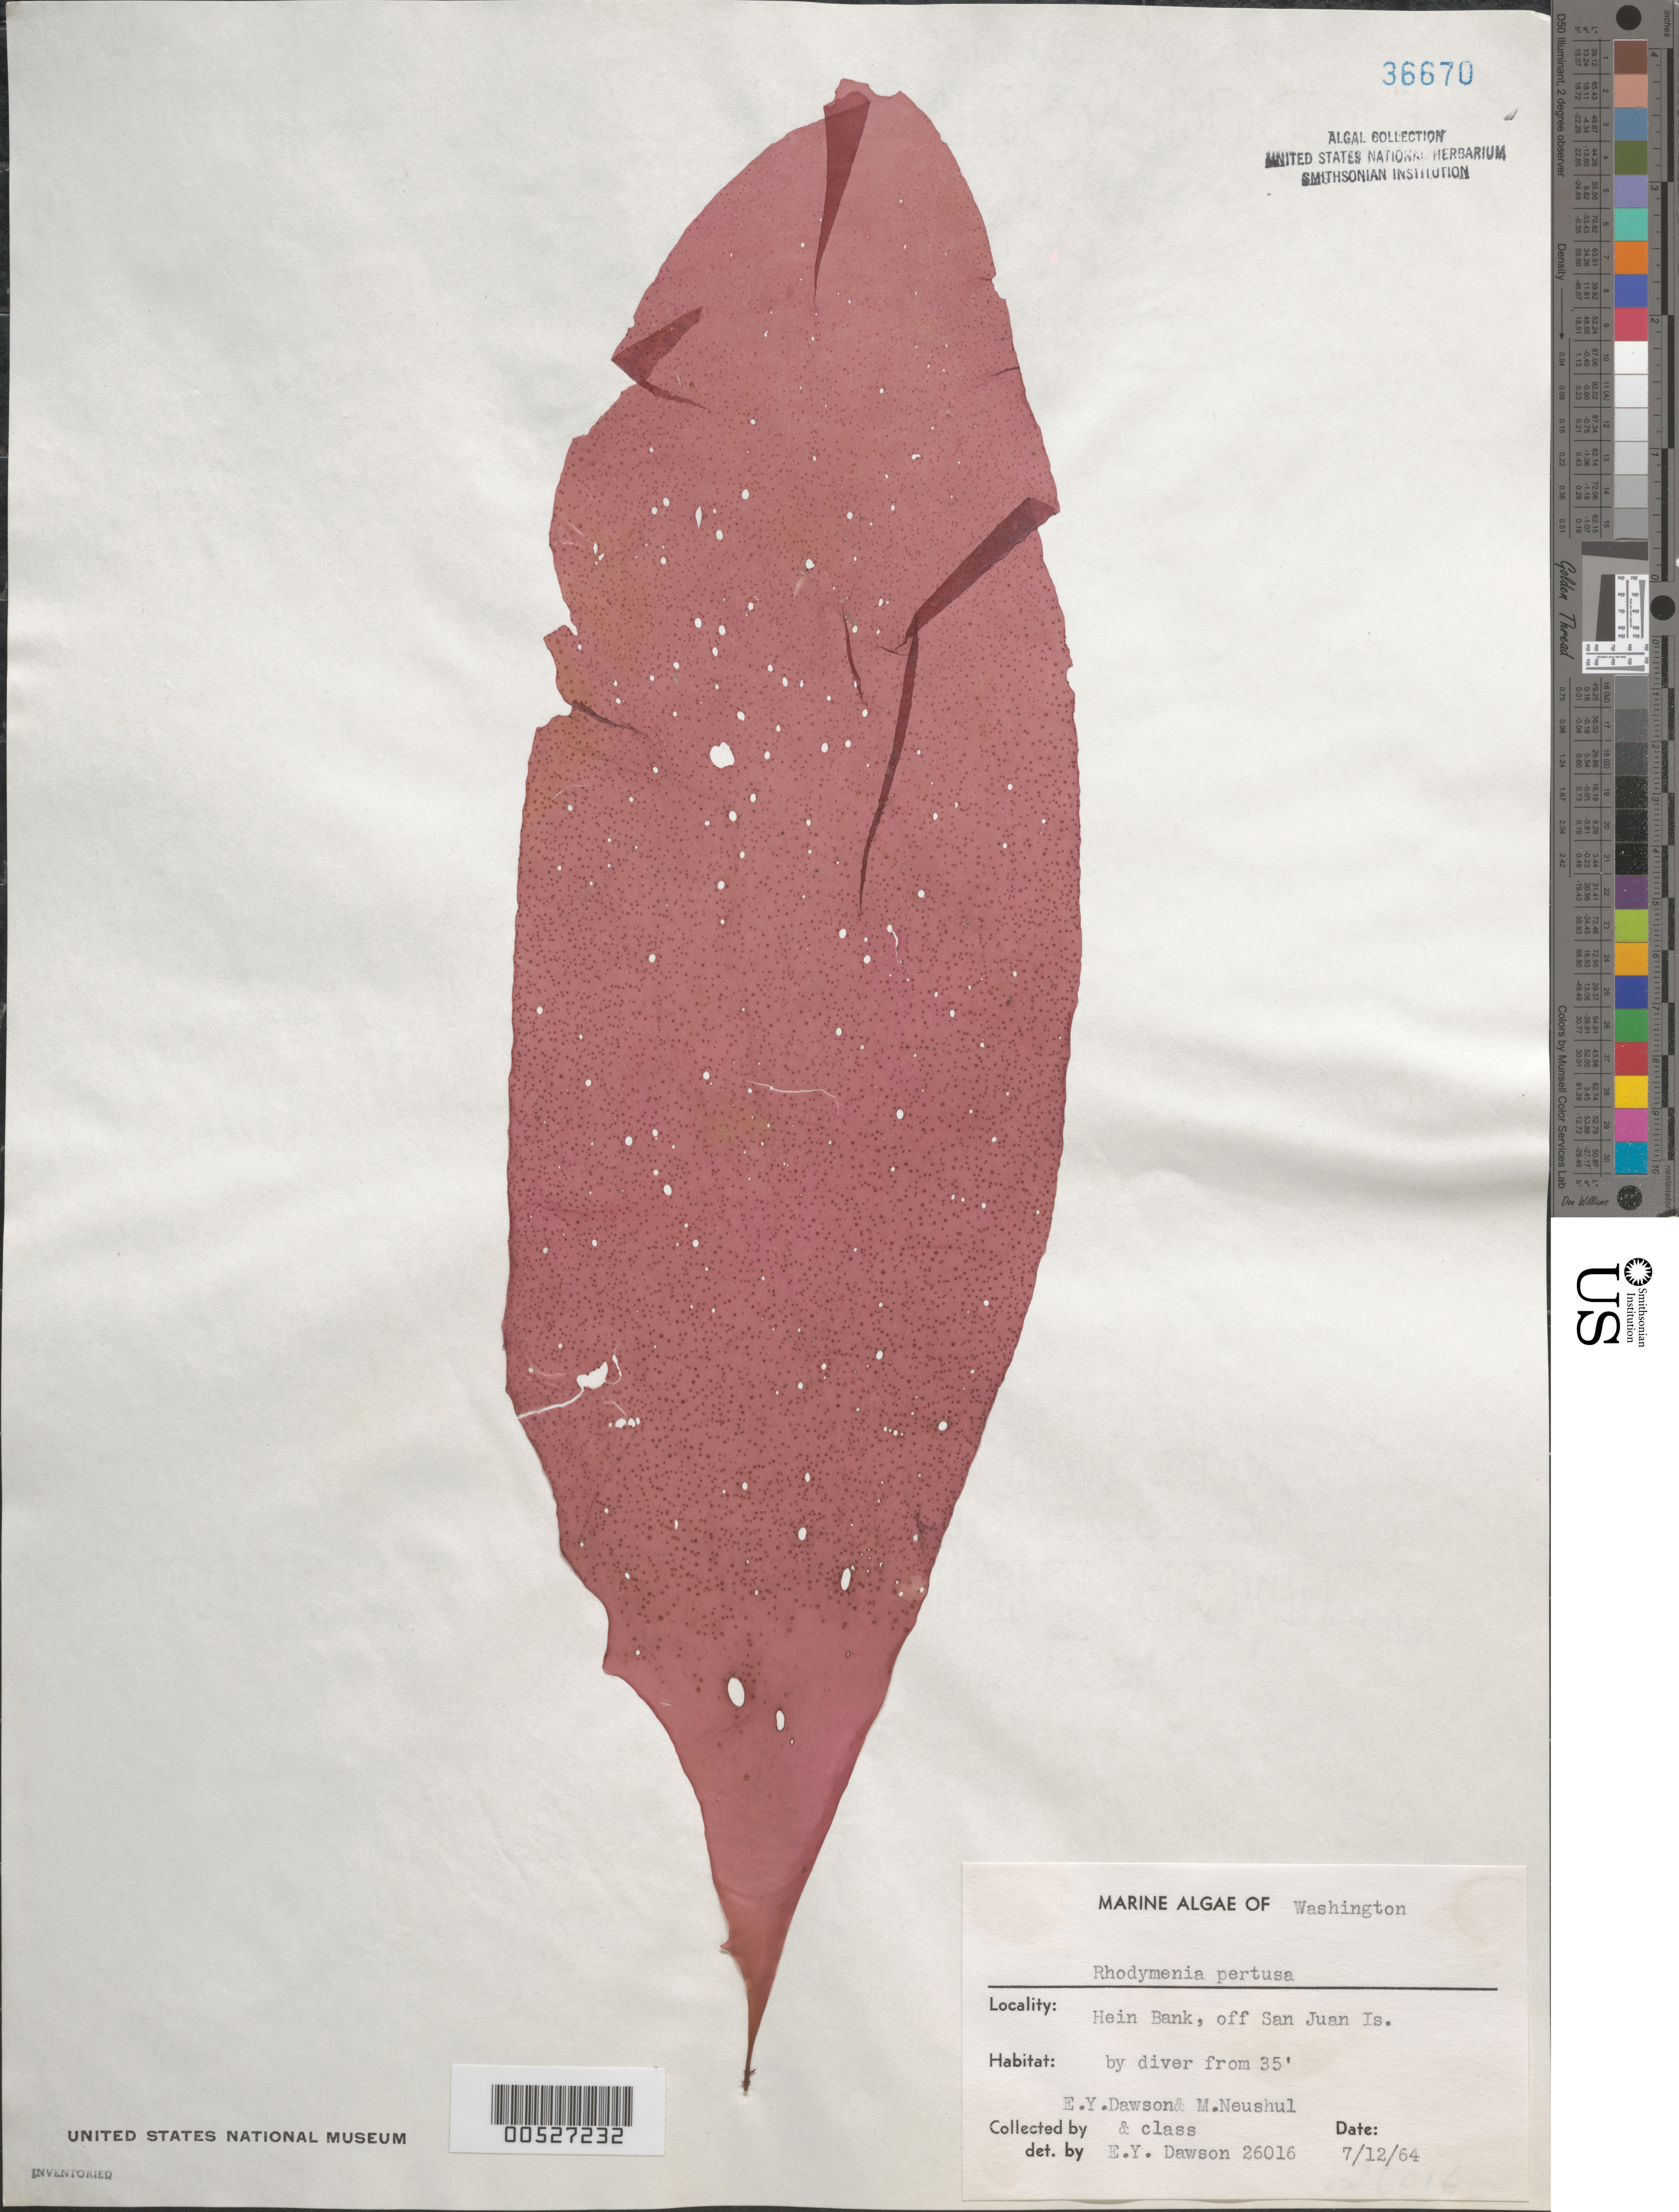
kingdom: Plantae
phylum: Rhodophyta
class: Florideophyceae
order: Rhodymeniales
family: Rhodymeniaceae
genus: Rhodymenia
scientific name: Rhodymenia pertusa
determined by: Dawson, E. Y.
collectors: E. Y. Dawson & M. Neushul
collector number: EYD 26016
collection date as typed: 12 Jul 1963 or 12 Jul 1964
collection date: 1963-07-12 or 1964-07-12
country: United States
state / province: Washington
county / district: San Juan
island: San Juan Island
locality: Hein Bank, off San Juan Island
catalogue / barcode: US 36670